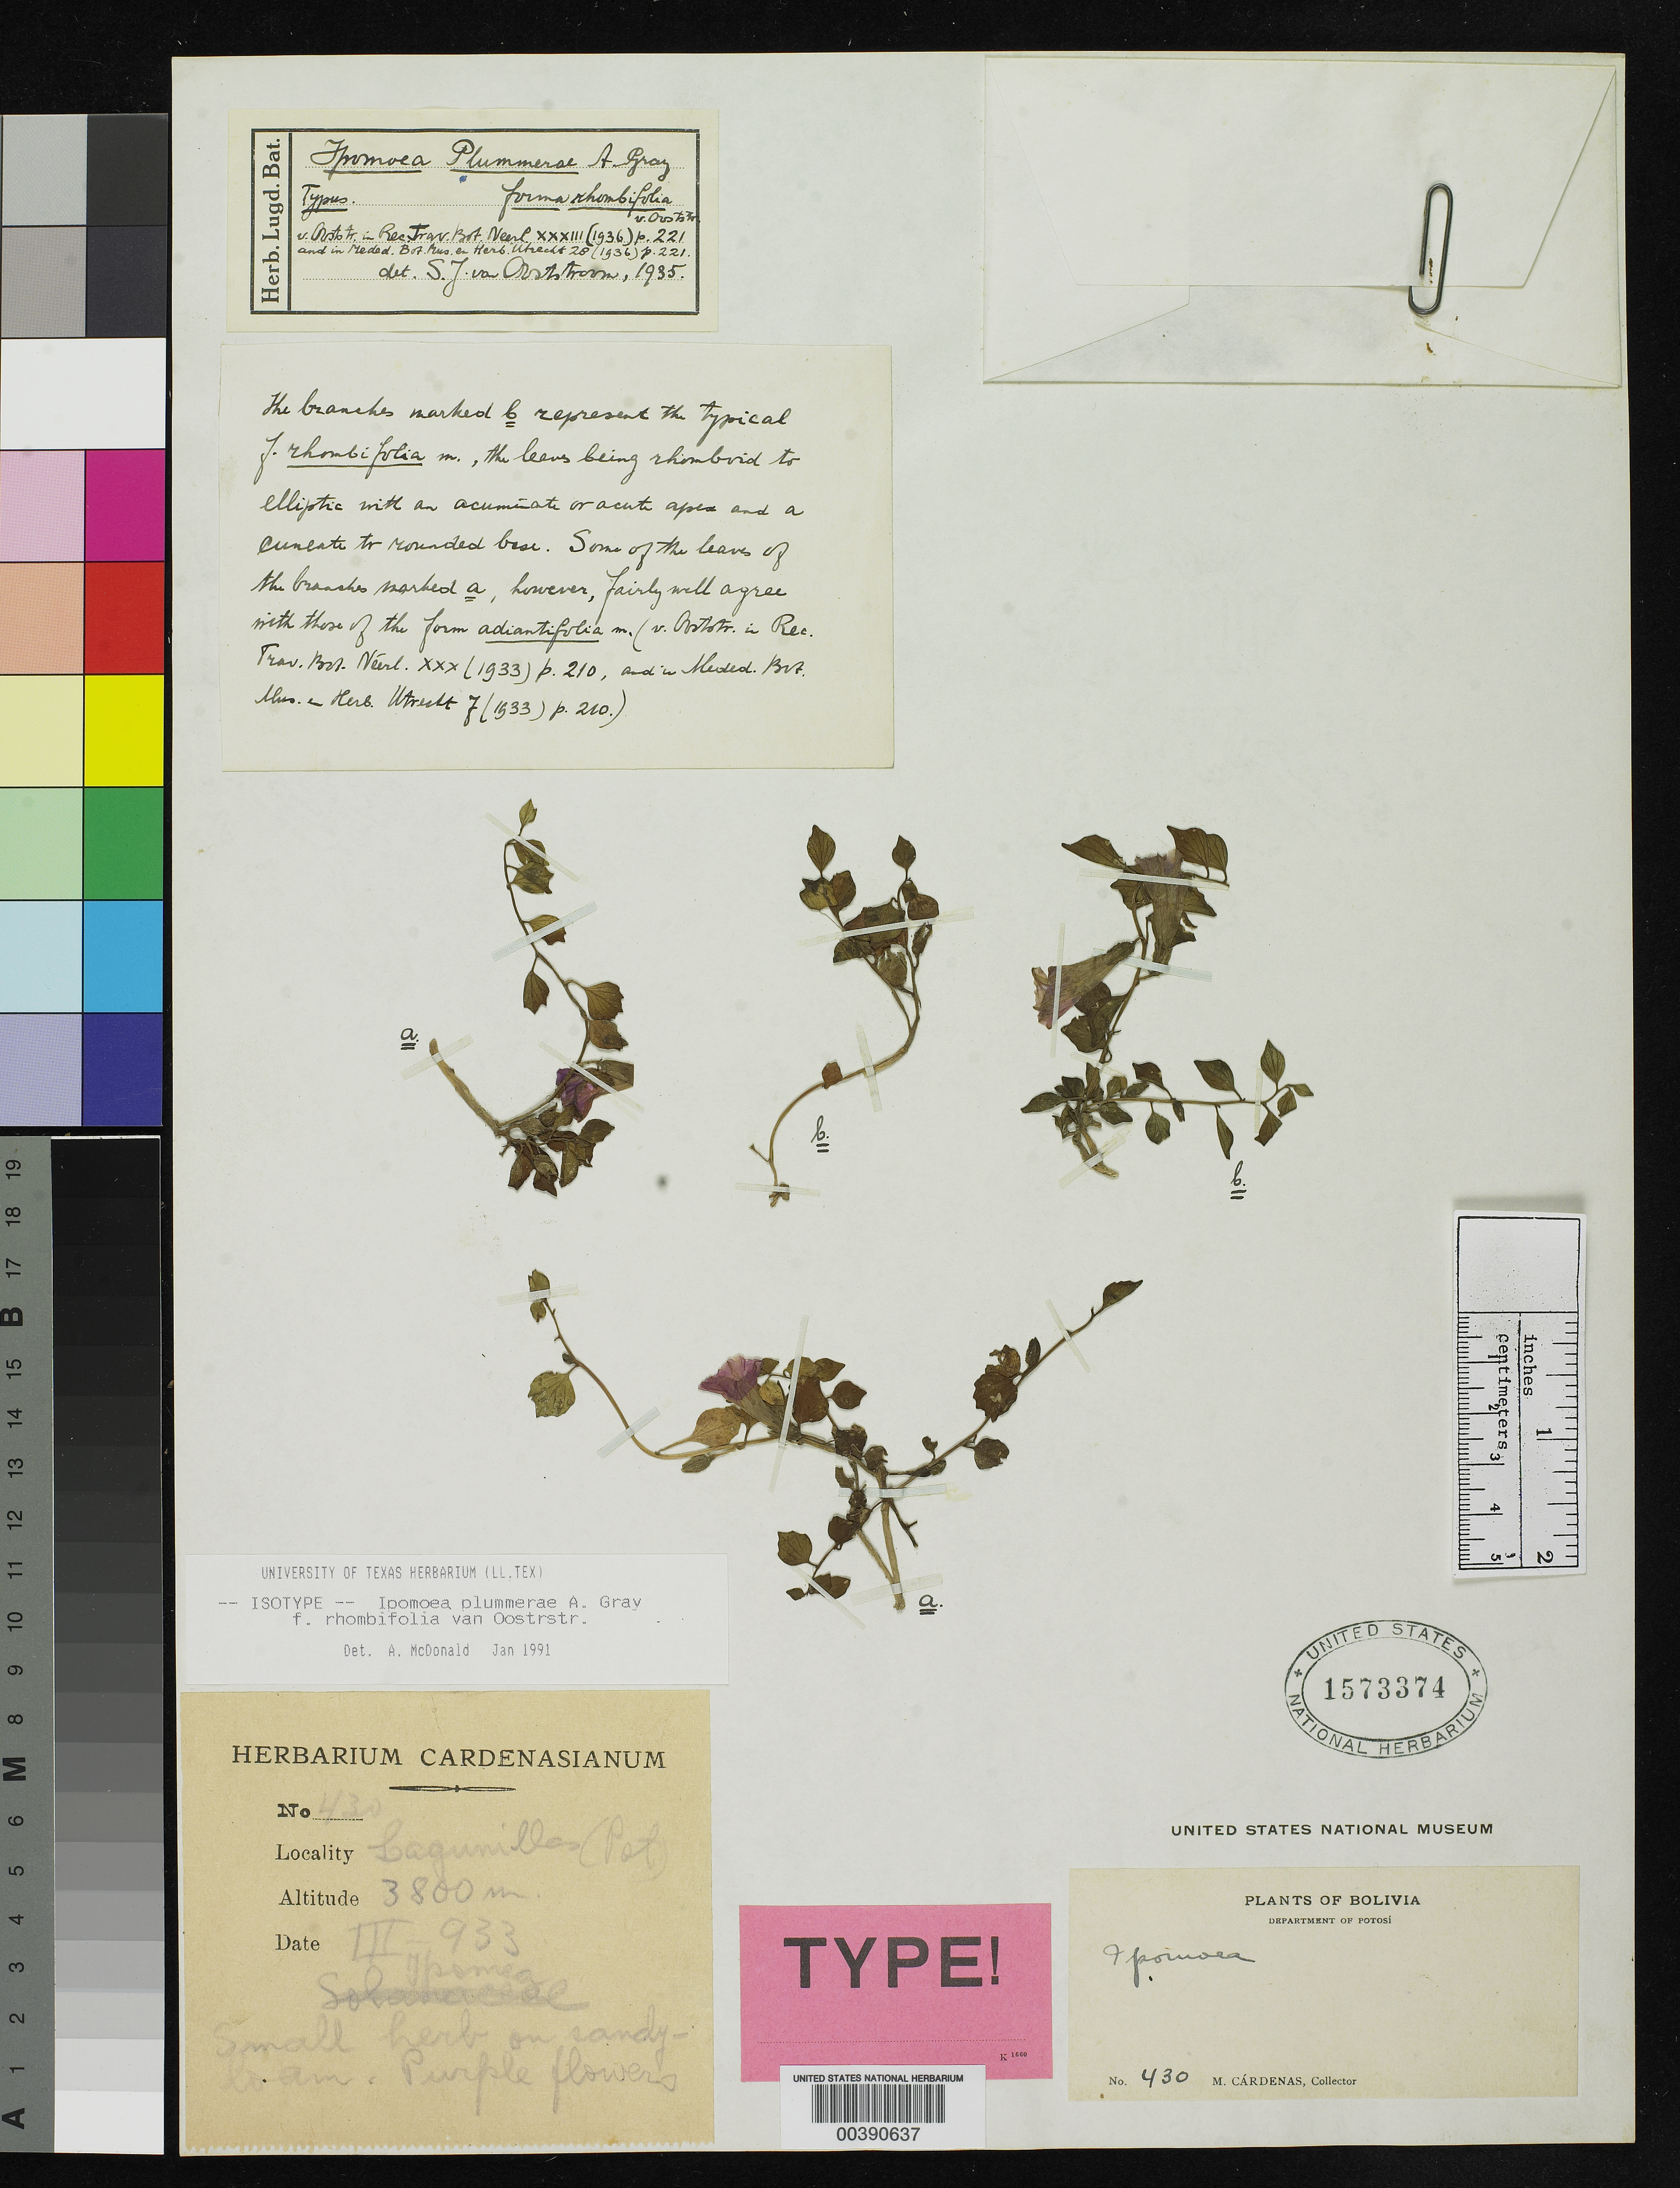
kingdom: Plantae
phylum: Tracheophyta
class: Magnoliopsida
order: Solanales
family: Convolvulaceae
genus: Ipomoea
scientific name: Ipomoea plummerae f. rhombifolia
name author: Ooststr.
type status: Isotype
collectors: M. Cárdenas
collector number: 430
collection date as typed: Mar 1933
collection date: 1933-03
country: Bolivia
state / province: Potosí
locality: Lagunillas.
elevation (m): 3800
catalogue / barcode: US 1573374